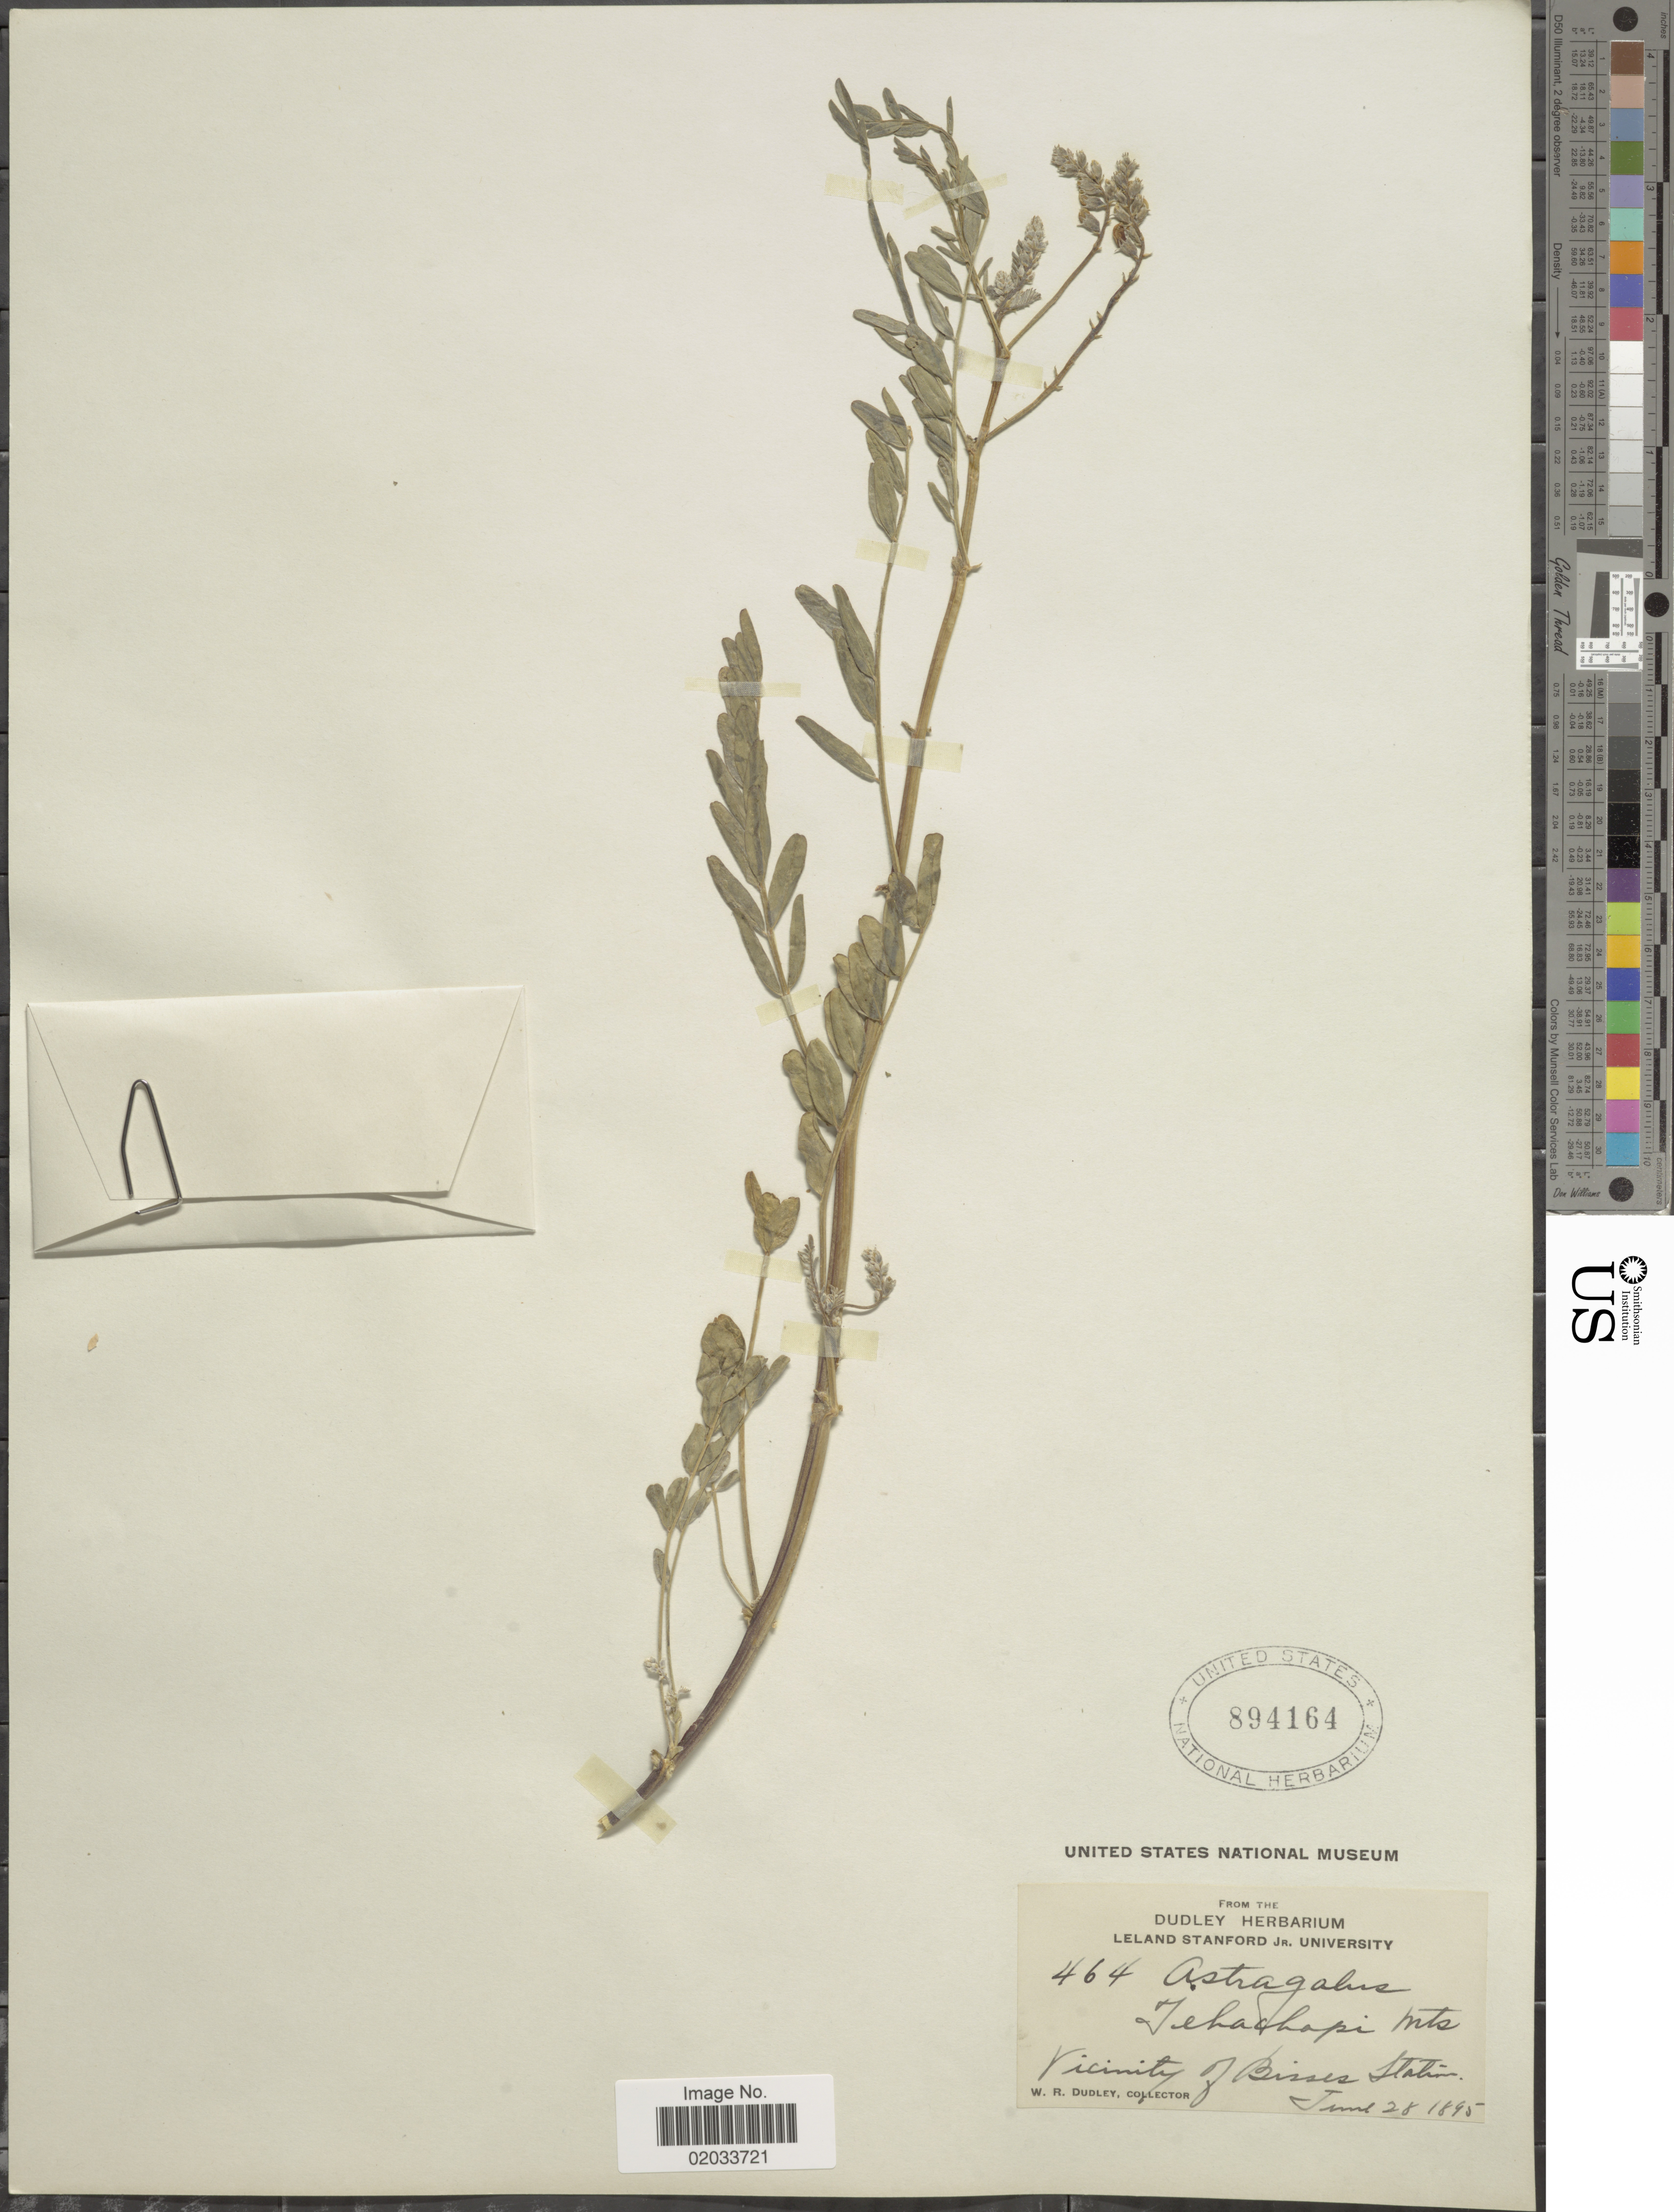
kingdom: Plantae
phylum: Tracheophyta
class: Magnoliopsida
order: Fabales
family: Fabaceae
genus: Astragalus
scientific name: Astragalus parishii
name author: A. Gray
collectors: W. Dudley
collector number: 464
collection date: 1895-06-28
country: United States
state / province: California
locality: Tehachapi Mts, Vicinity of Bisses Station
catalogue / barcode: US 894164